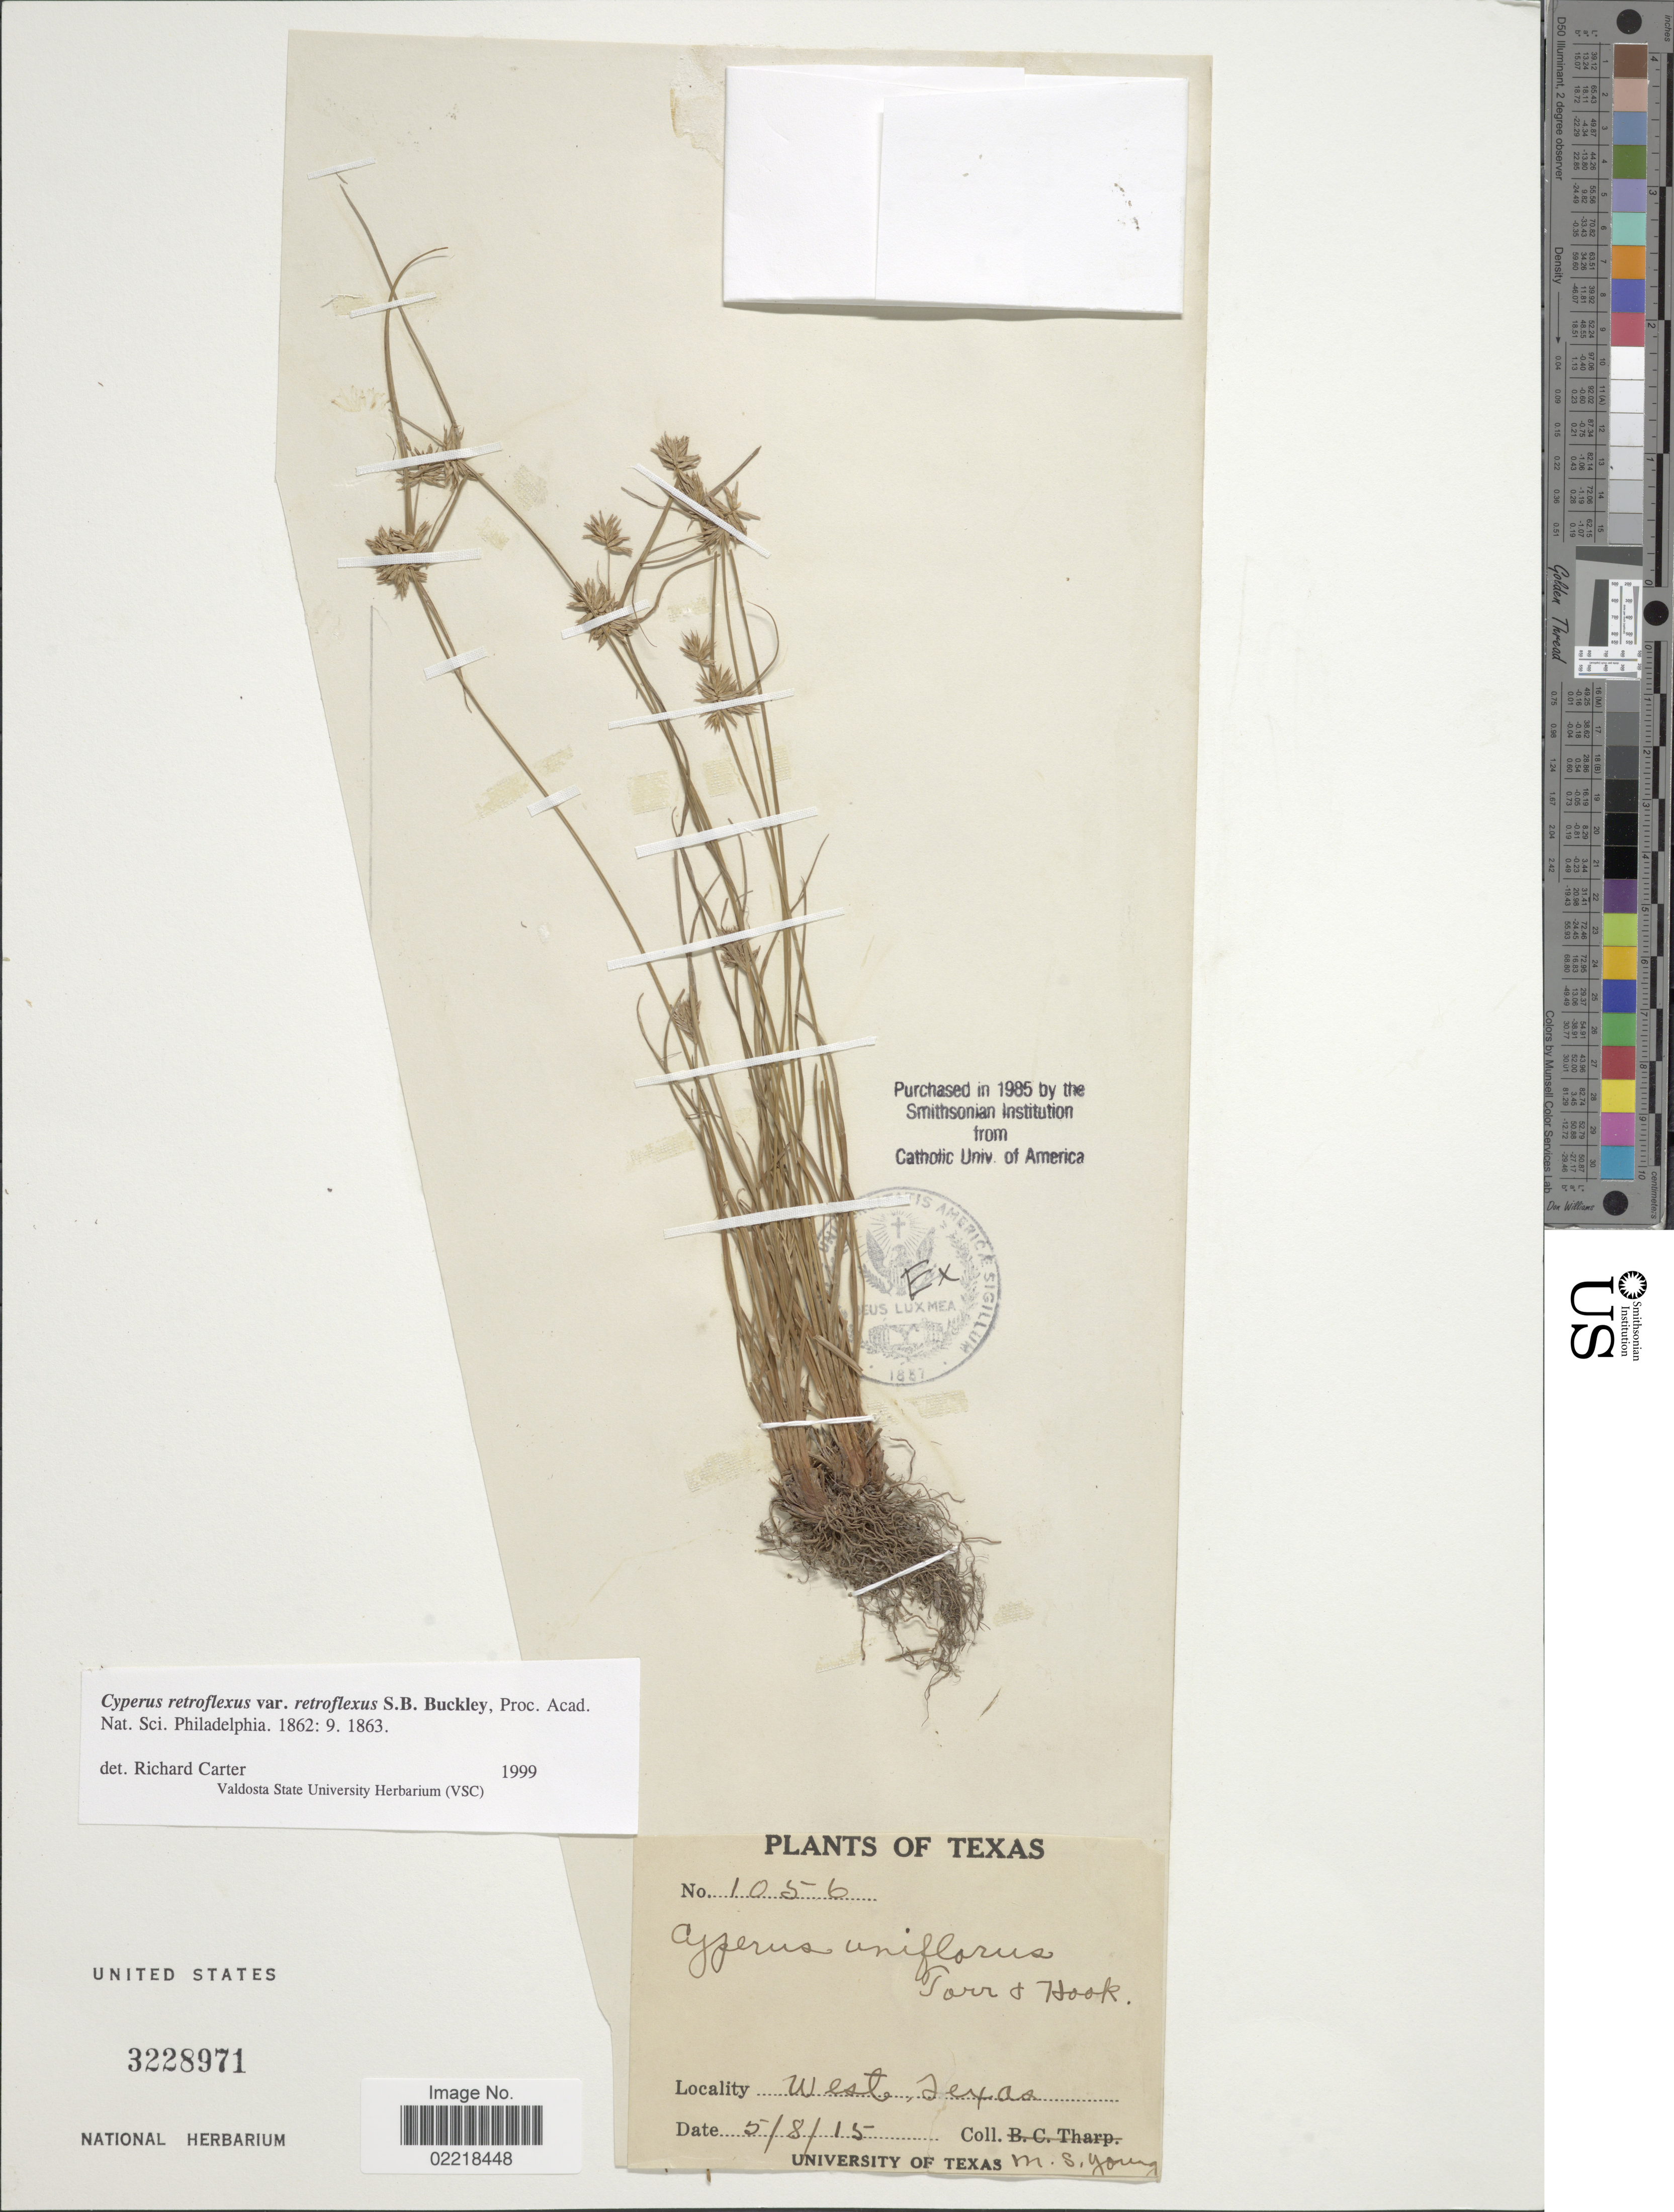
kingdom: Plantae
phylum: Tracheophyta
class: Liliopsida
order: Poales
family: Cyperaceae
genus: Cyperus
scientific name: Cyperus retroflexus var. retroflexus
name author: Buckley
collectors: M. Young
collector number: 1056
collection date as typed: Transcribed d/m/y: 8/5/15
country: United States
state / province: Texas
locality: West Texas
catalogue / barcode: US 3228971